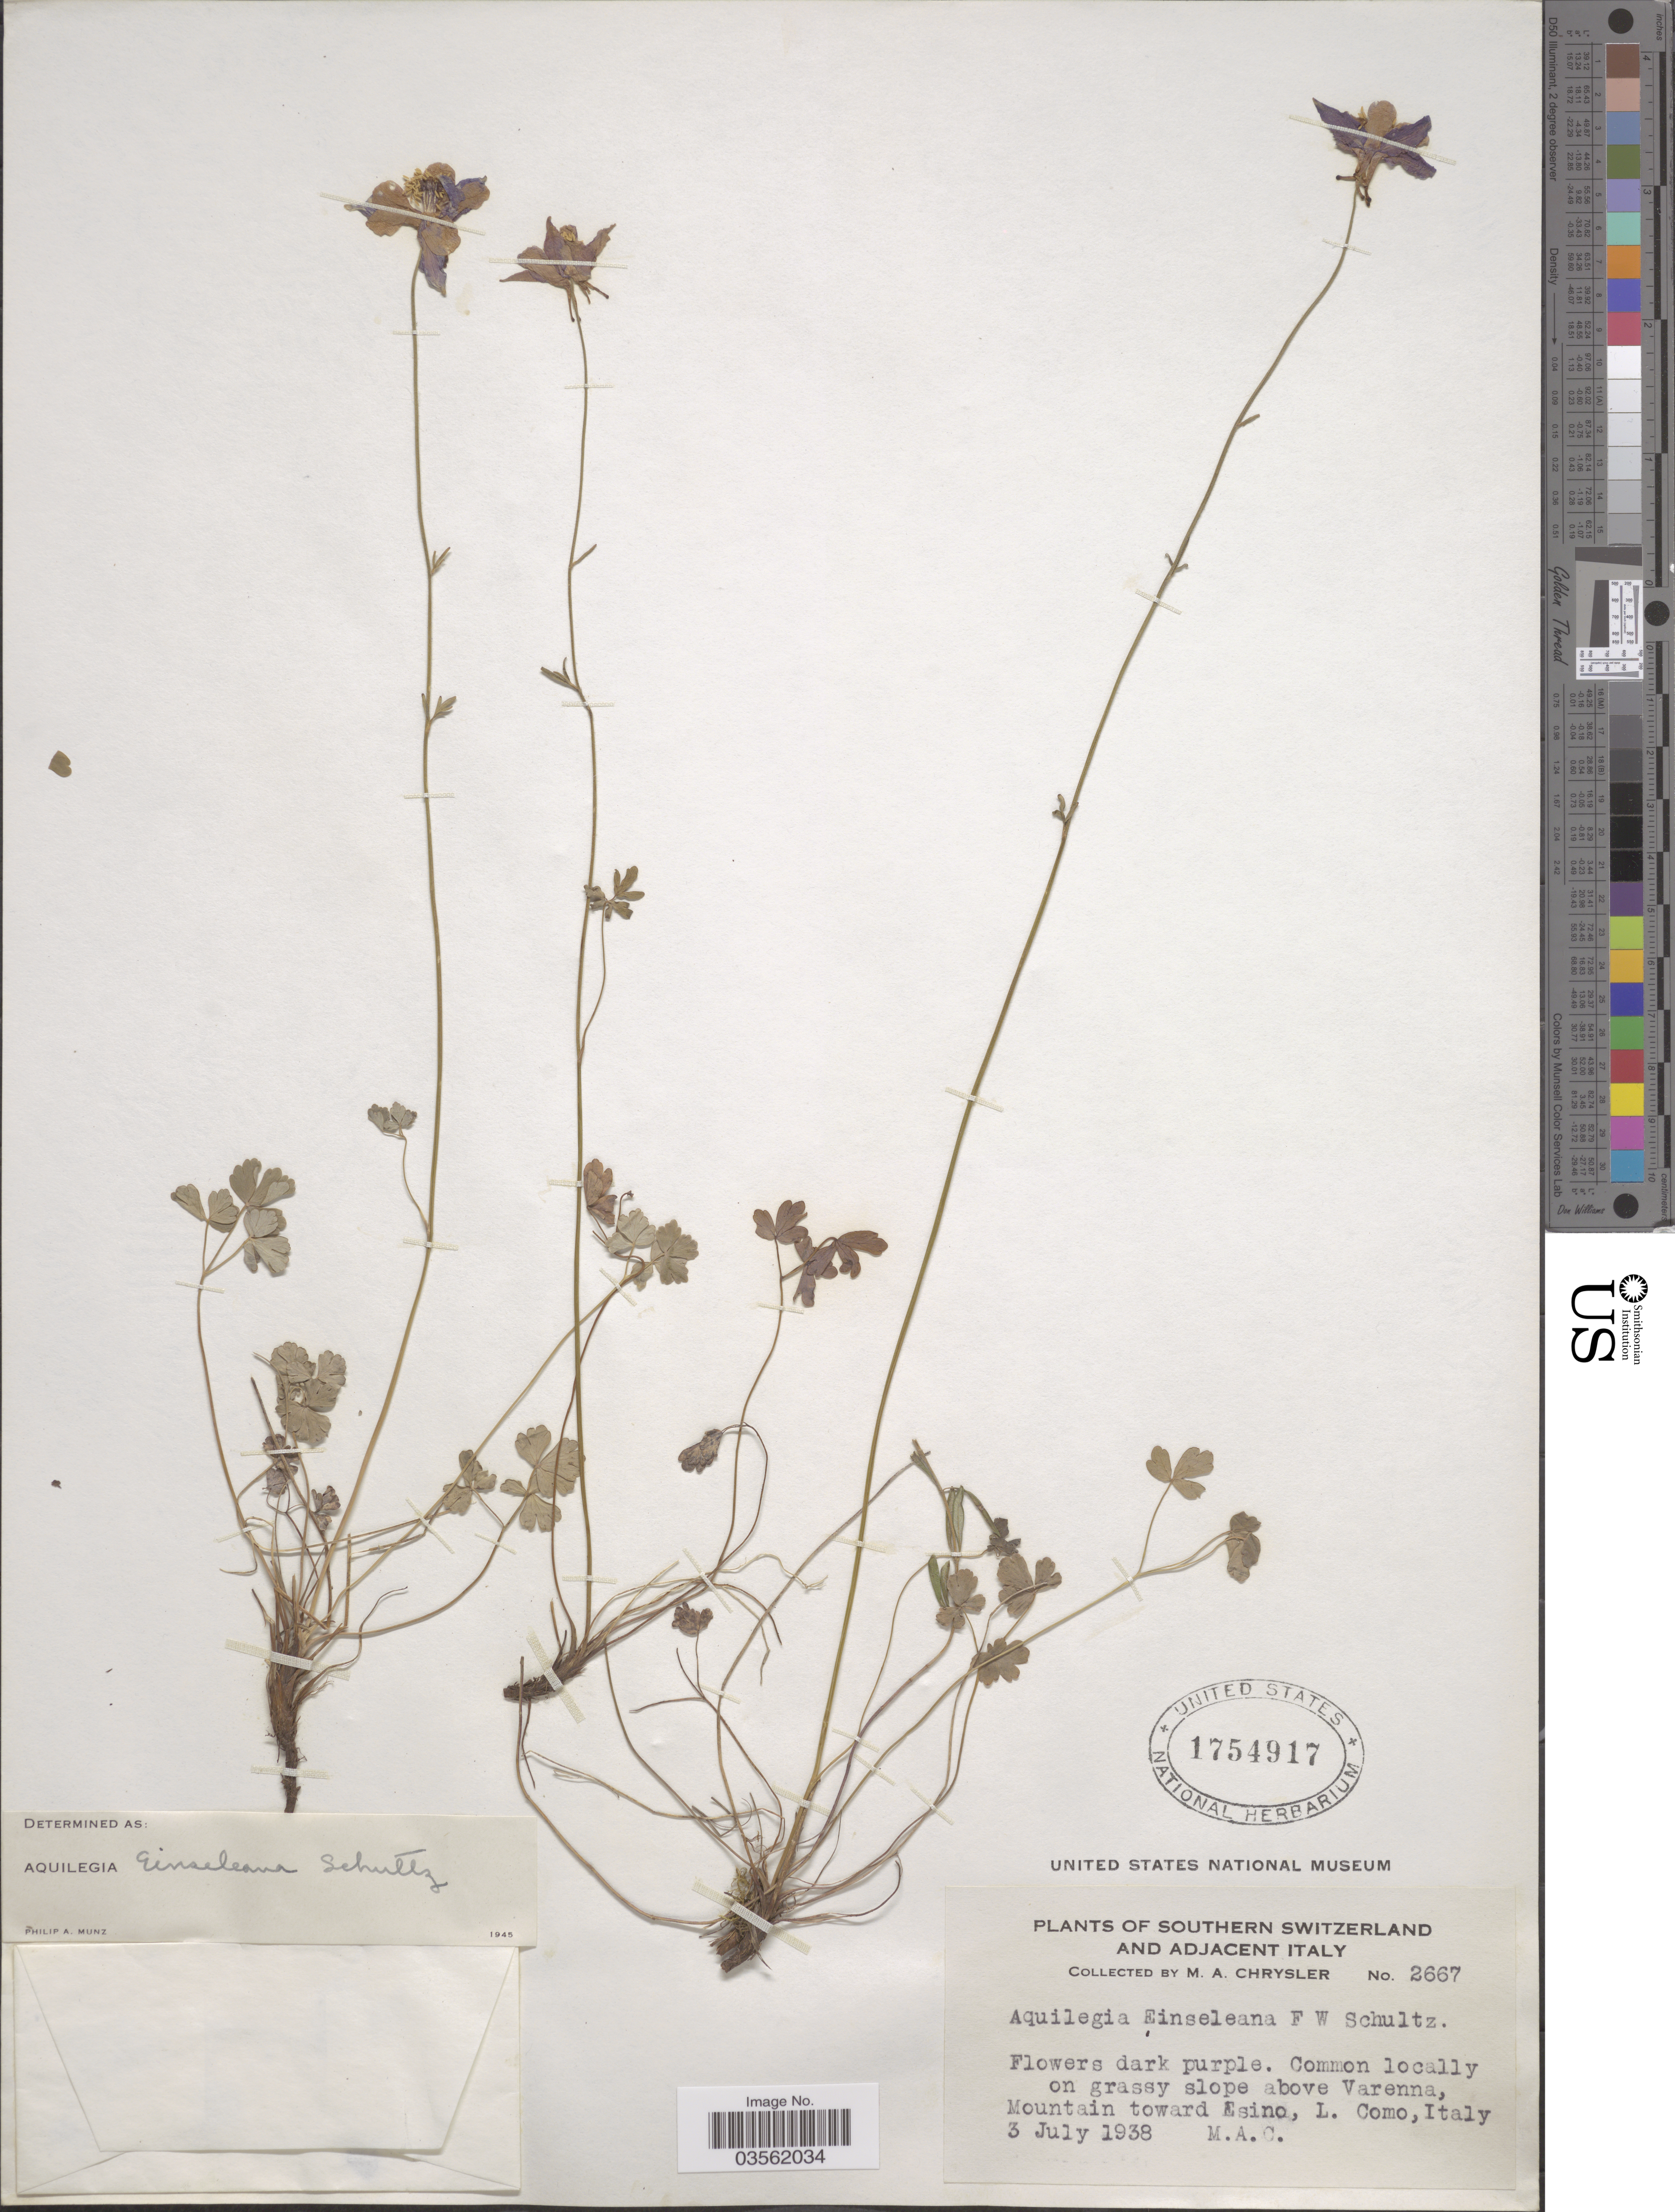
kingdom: Plantae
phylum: Tracheophyta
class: Magnoliopsida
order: Ranunculales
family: Ranunculaceae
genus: Aquilegia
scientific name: Aquilegia einseleana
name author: F.W. Schultz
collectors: M. Chrysler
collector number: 2667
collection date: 1938-07-03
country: Italy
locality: Adjacent Italy. Common locally on grassy slope above Varenna, Mountain toward Esino, L. Como.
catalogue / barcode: US 1754917